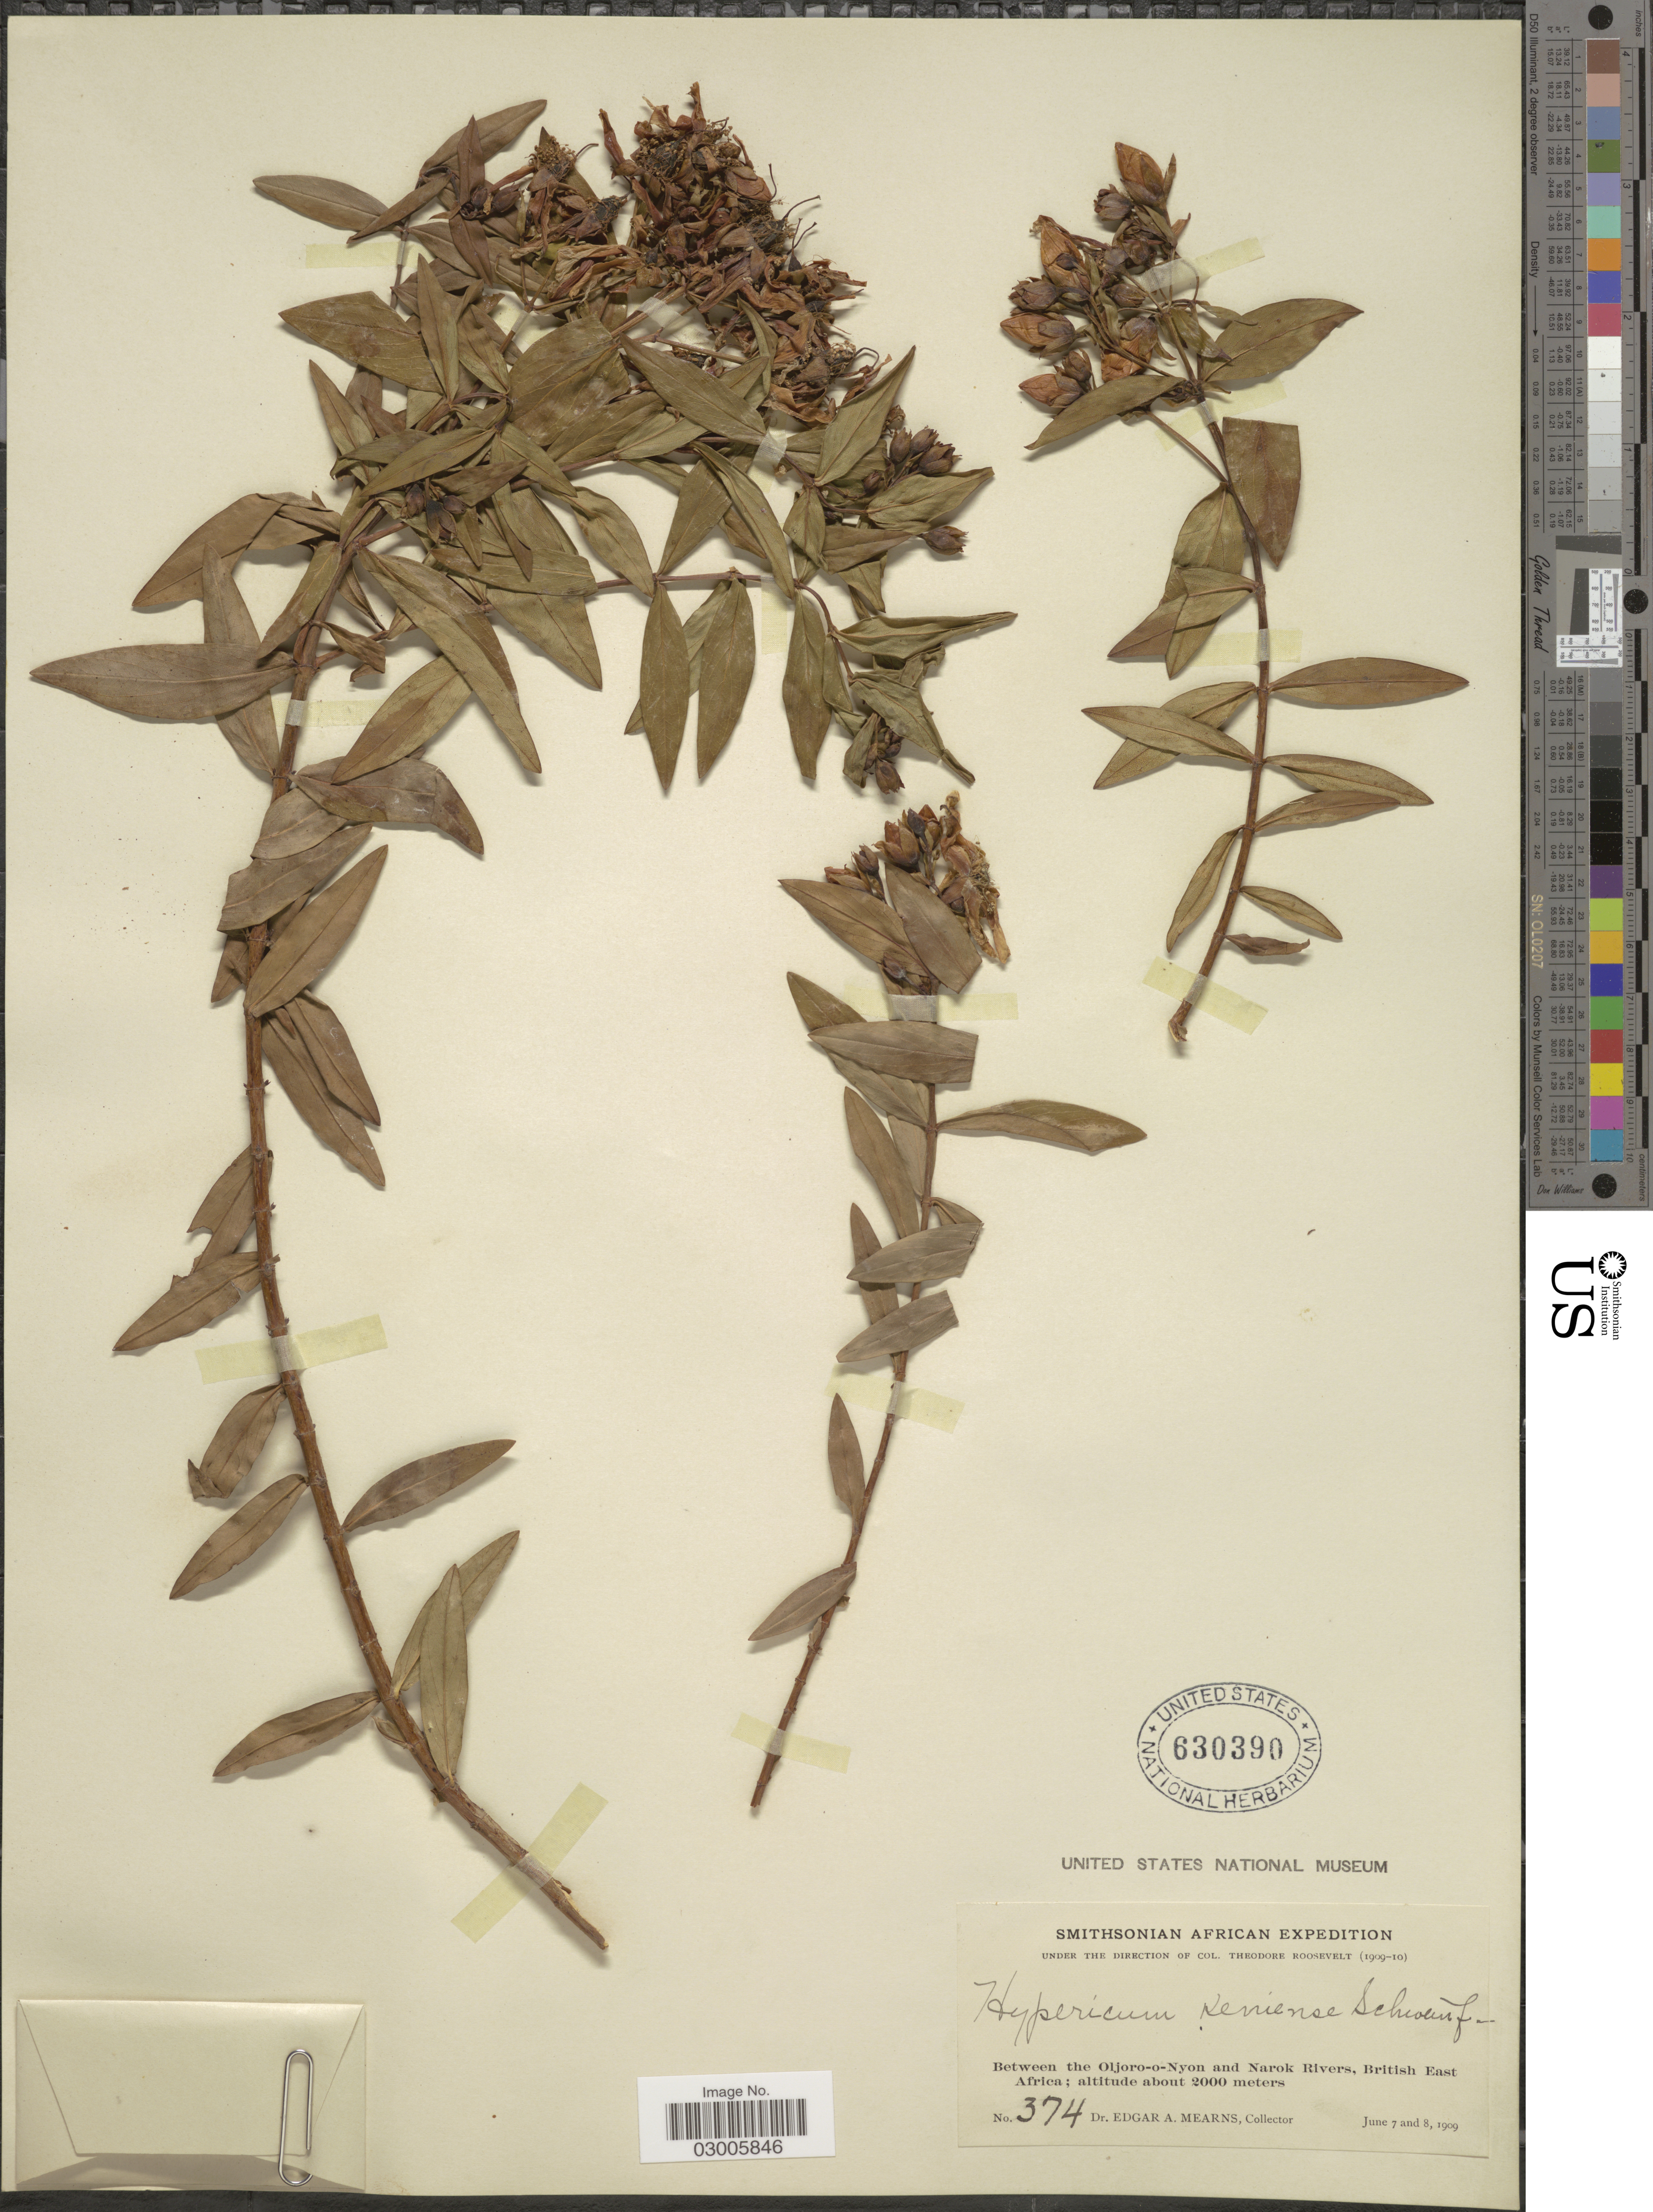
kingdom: Plantae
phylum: Tracheophyta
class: Magnoliopsida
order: Malpighiales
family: Hypericaceae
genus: Hypericum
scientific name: Hypericum roeperianum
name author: G.W. Schimp. ex A. Rich.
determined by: Strong, Mark T., (BOT), Smithsonian Institution - National Museum of Natural History (UNITED STATES)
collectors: E. A. Mearns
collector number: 374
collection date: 1909-06-07/1909-06-08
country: Kenya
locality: Between the Oljoro-o-Nyon and Narok Rivers, British East Africa.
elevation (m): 2000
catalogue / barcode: US 630390